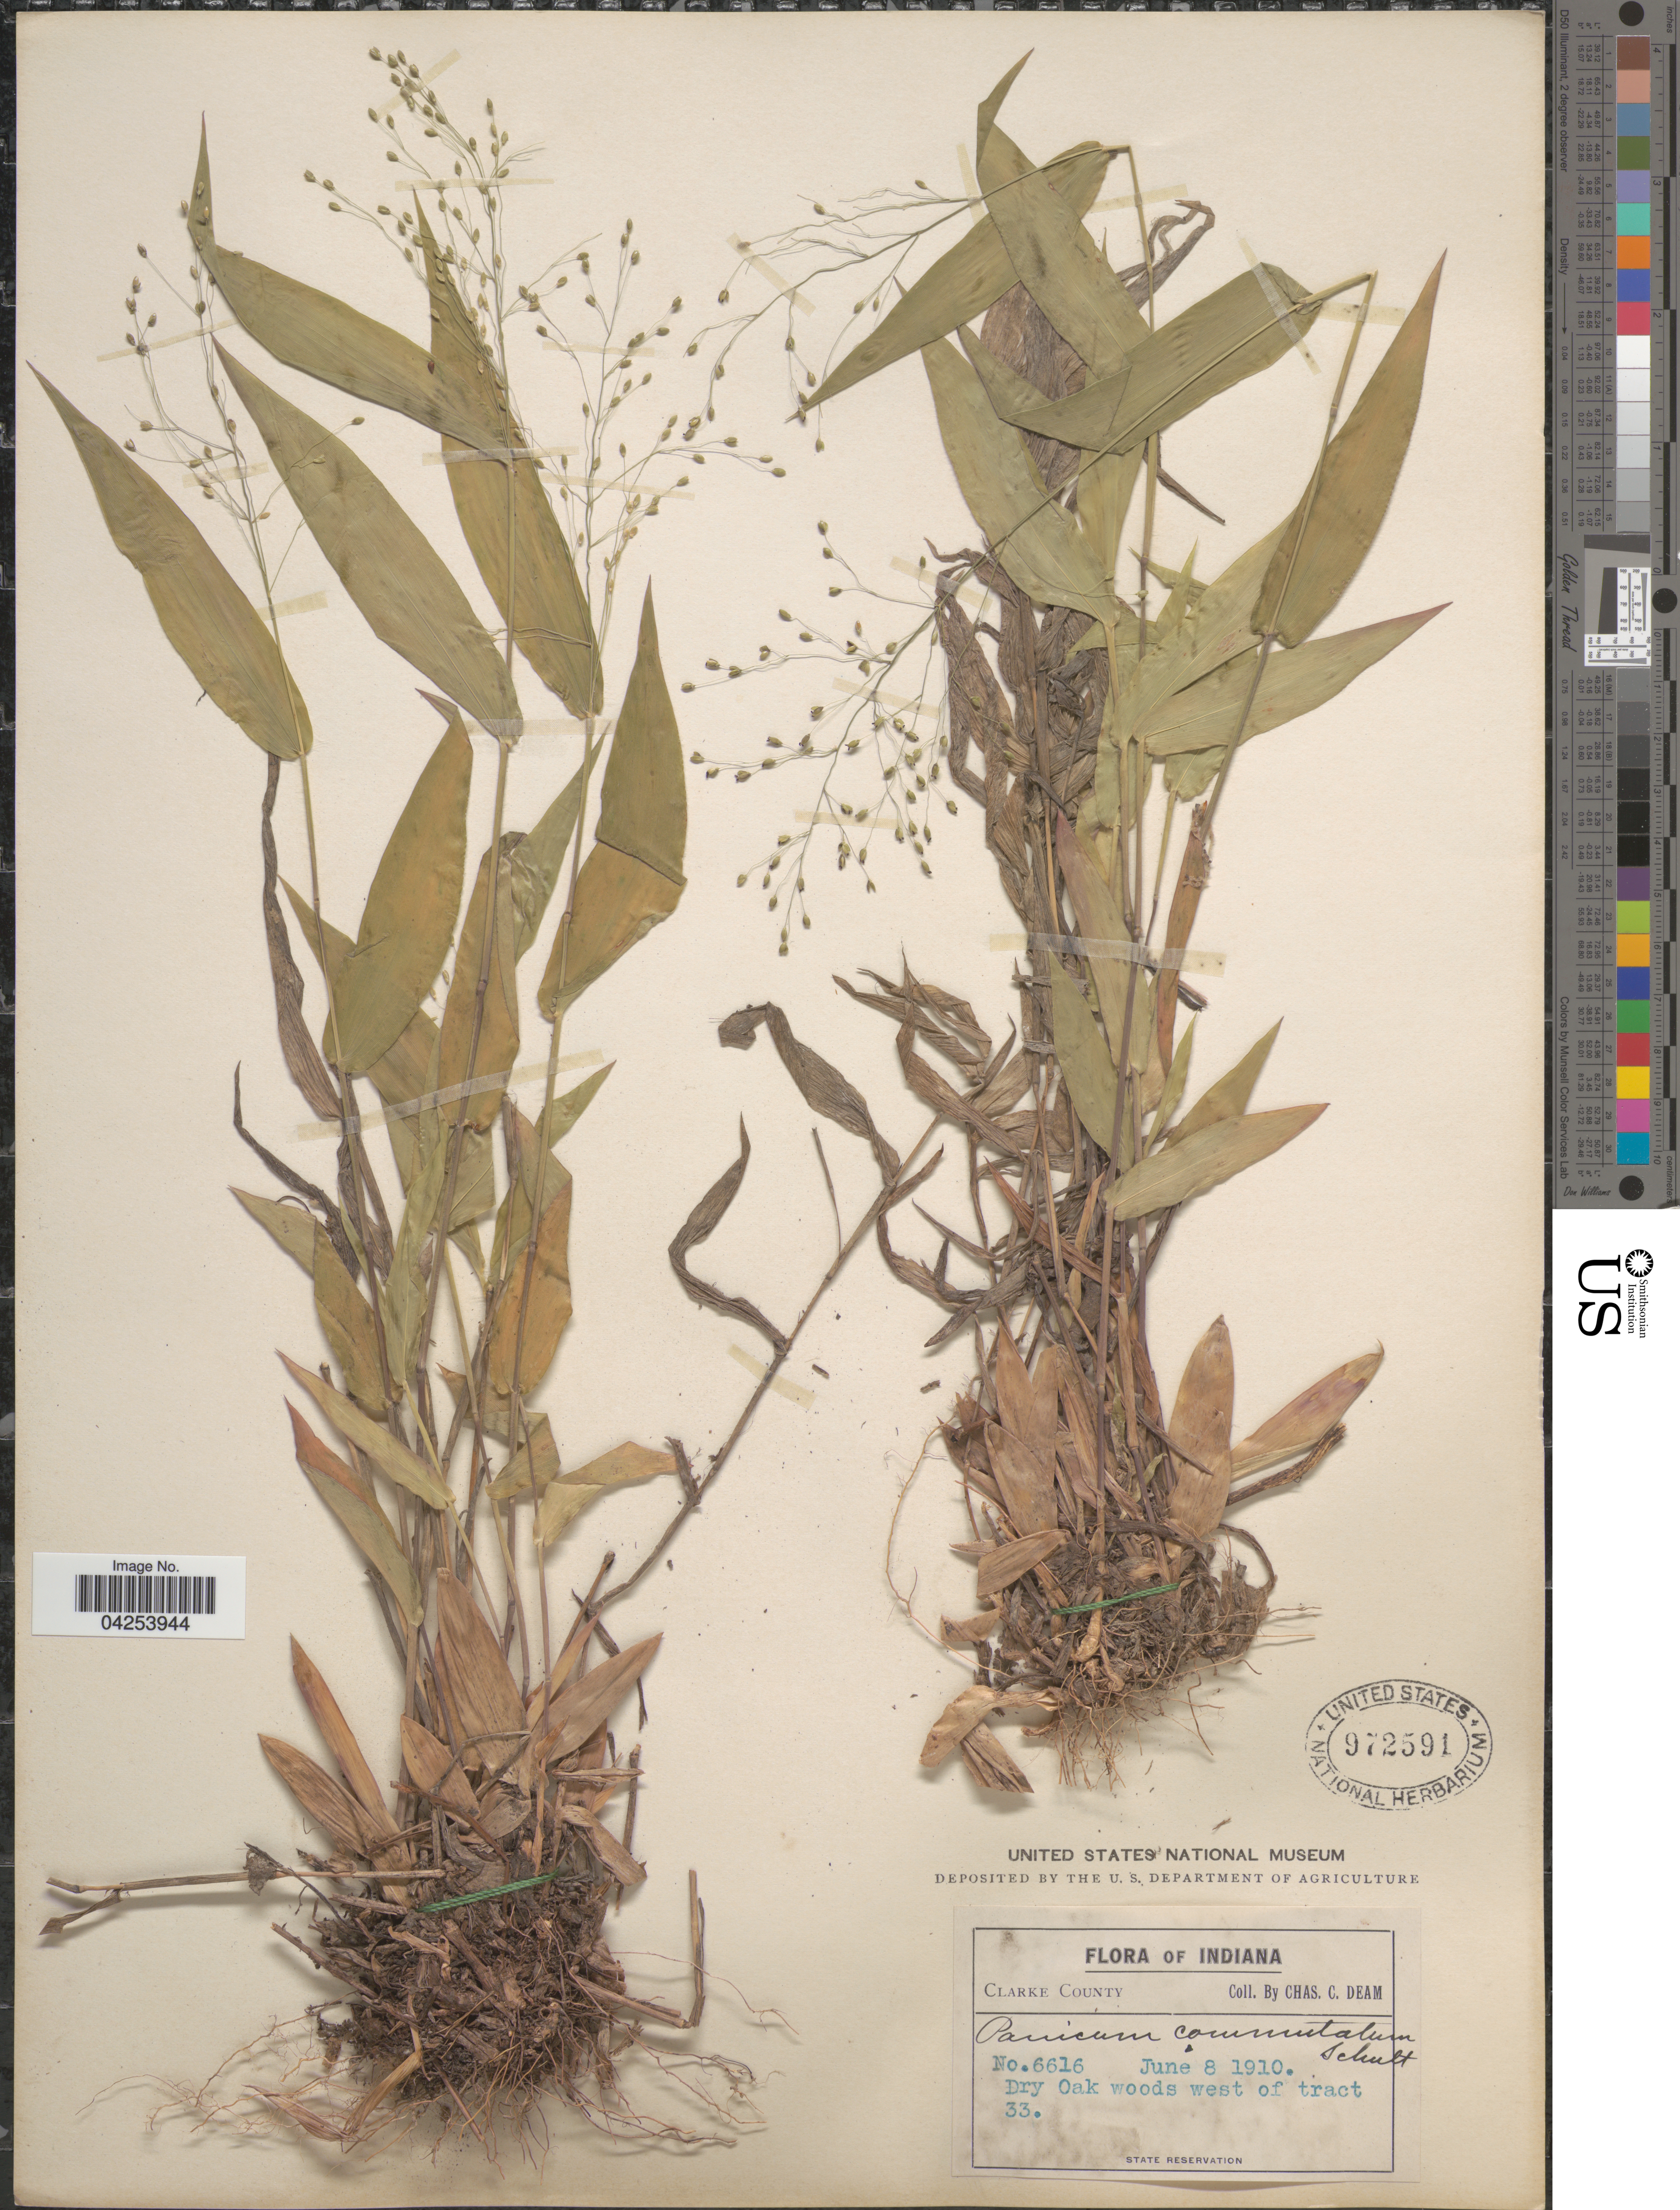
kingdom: Plantae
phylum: Tracheophyta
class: Liliopsida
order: Poales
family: Poaceae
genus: Dichanthelium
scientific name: Dichanthelium commutatum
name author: (Schult.) Gould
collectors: C. C. Deam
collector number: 6616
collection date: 1910-06-08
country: United States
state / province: Indiana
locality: Clarke County. Dry Oak woods west of tract 33.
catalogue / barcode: US 972591